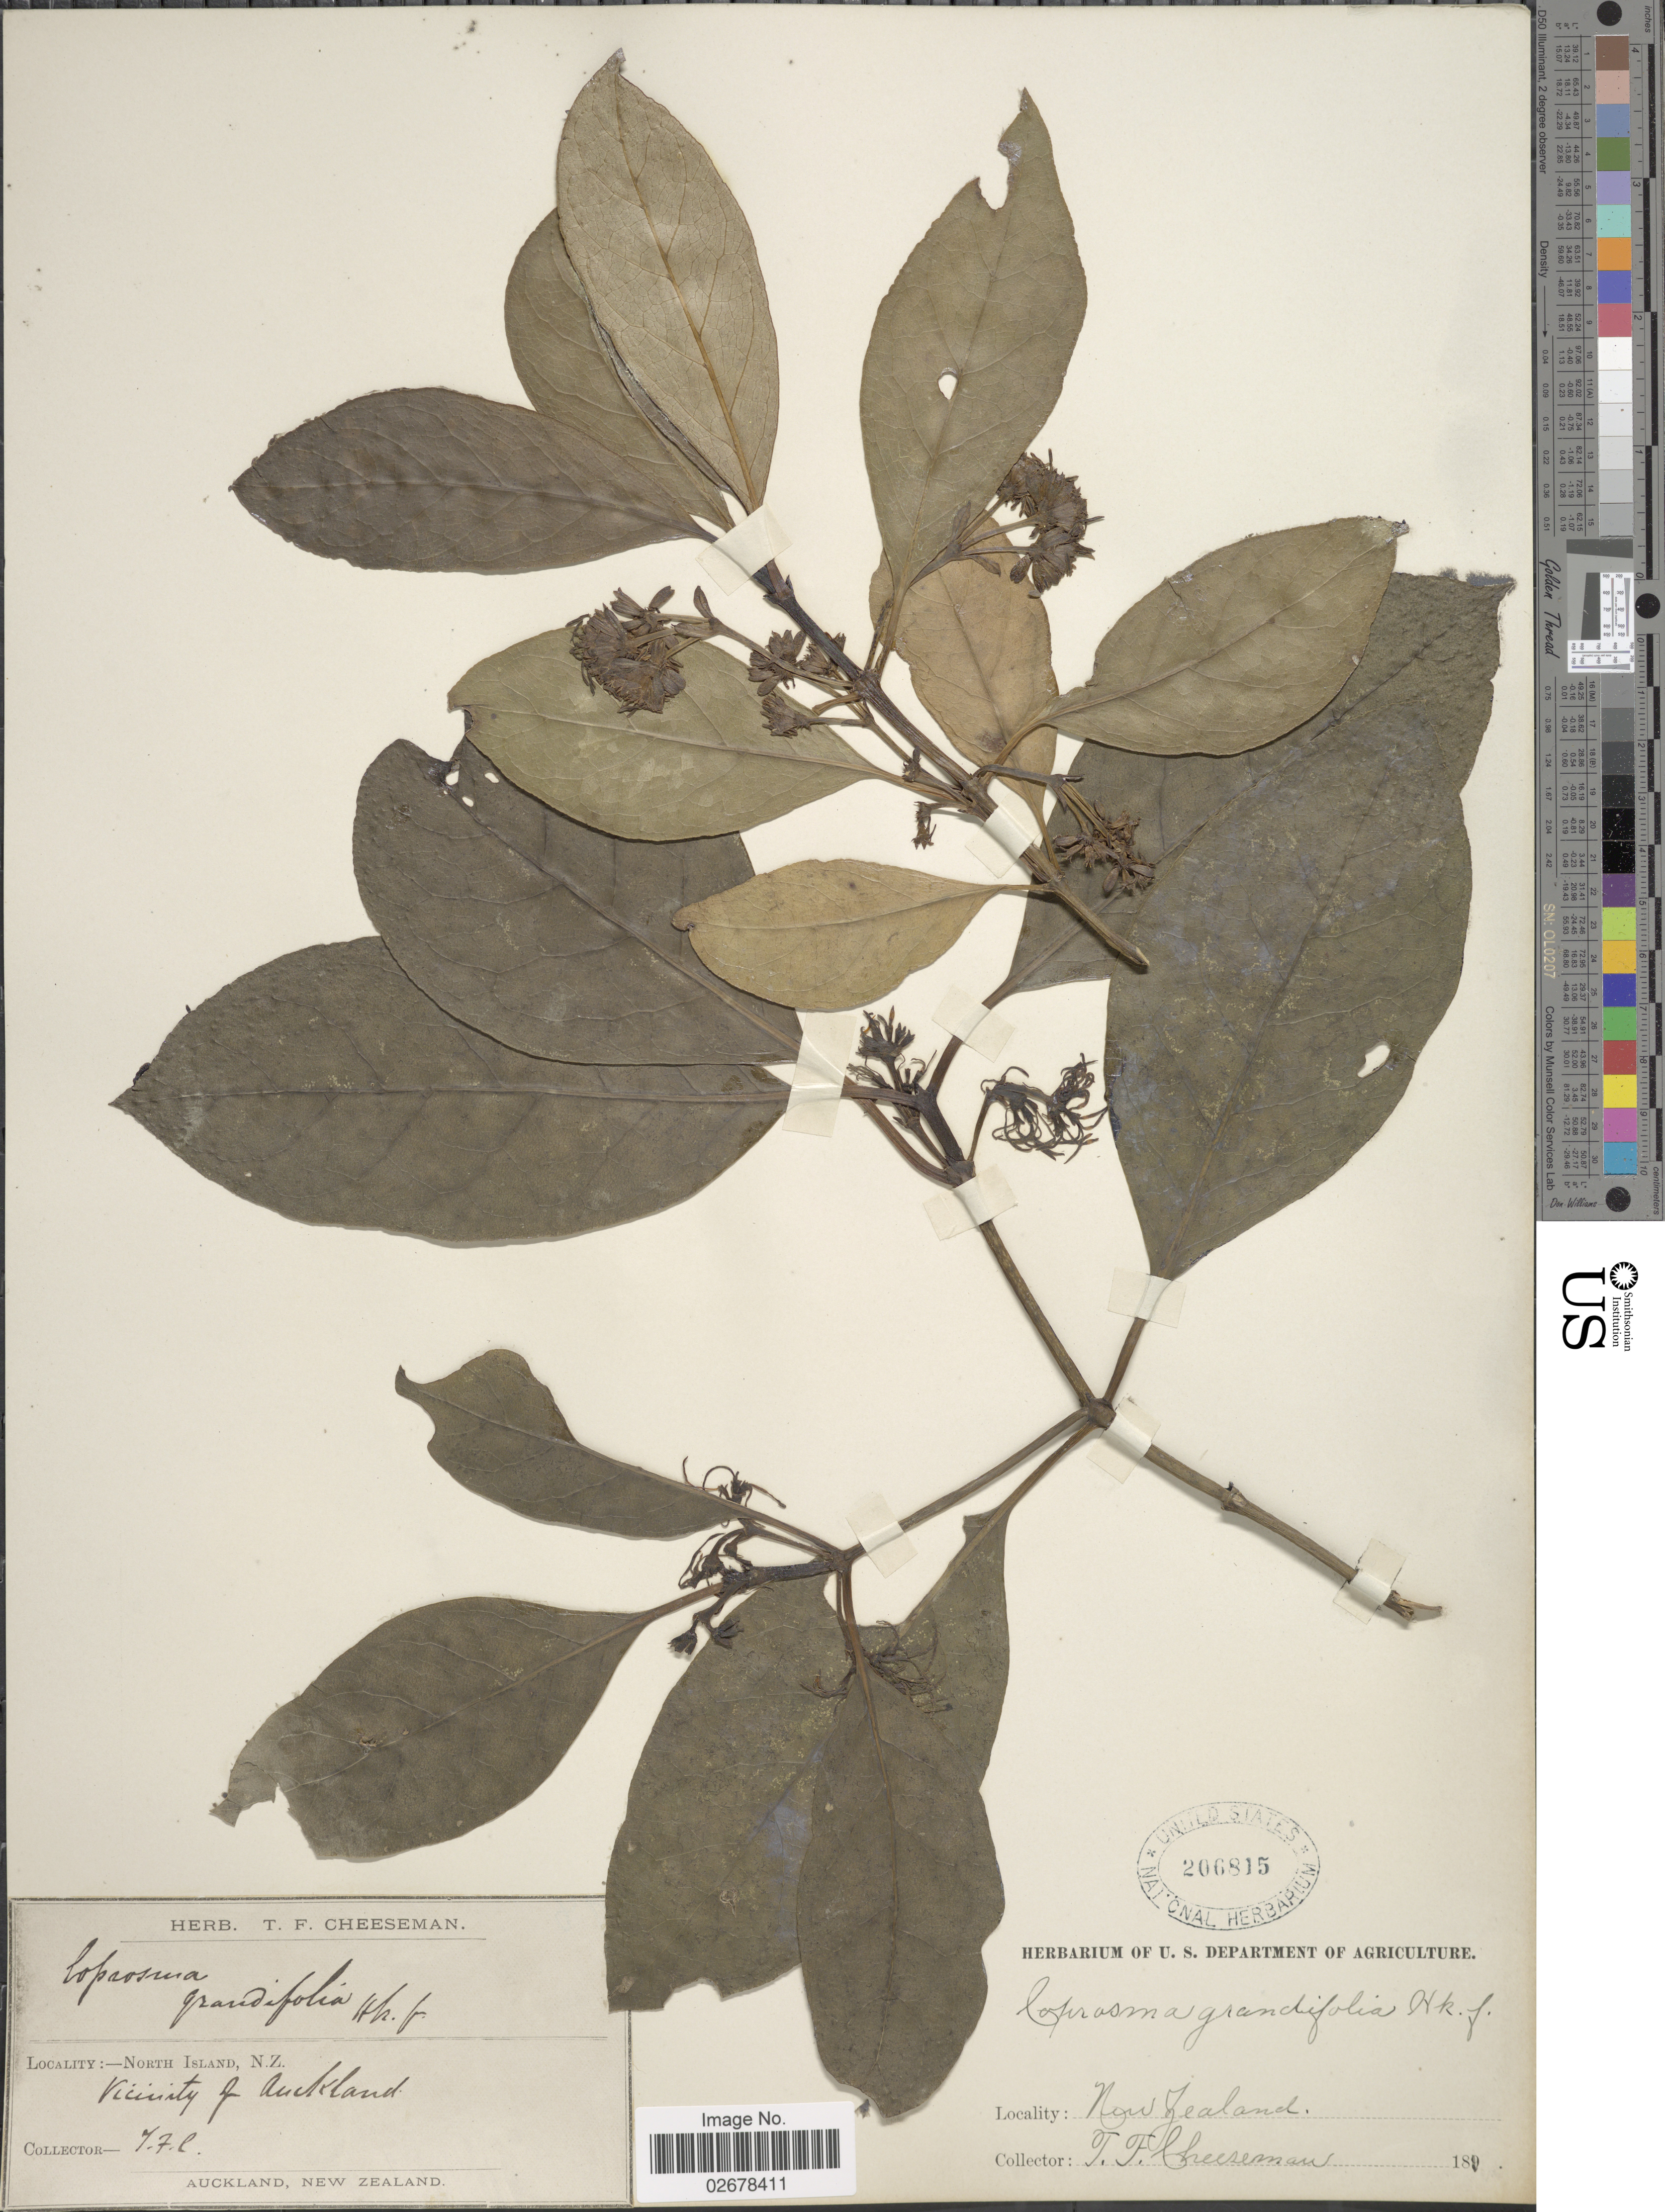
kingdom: Plantae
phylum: Tracheophyta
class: Magnoliopsida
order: Gentianales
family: Rubiaceae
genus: Coprosma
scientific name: Coprosma grandifolia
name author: Hook. f.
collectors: T. F. Cheeseman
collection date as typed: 18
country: New Zealand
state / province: Auckland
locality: North Island, vicinity of Auckland.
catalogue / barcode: US 206815